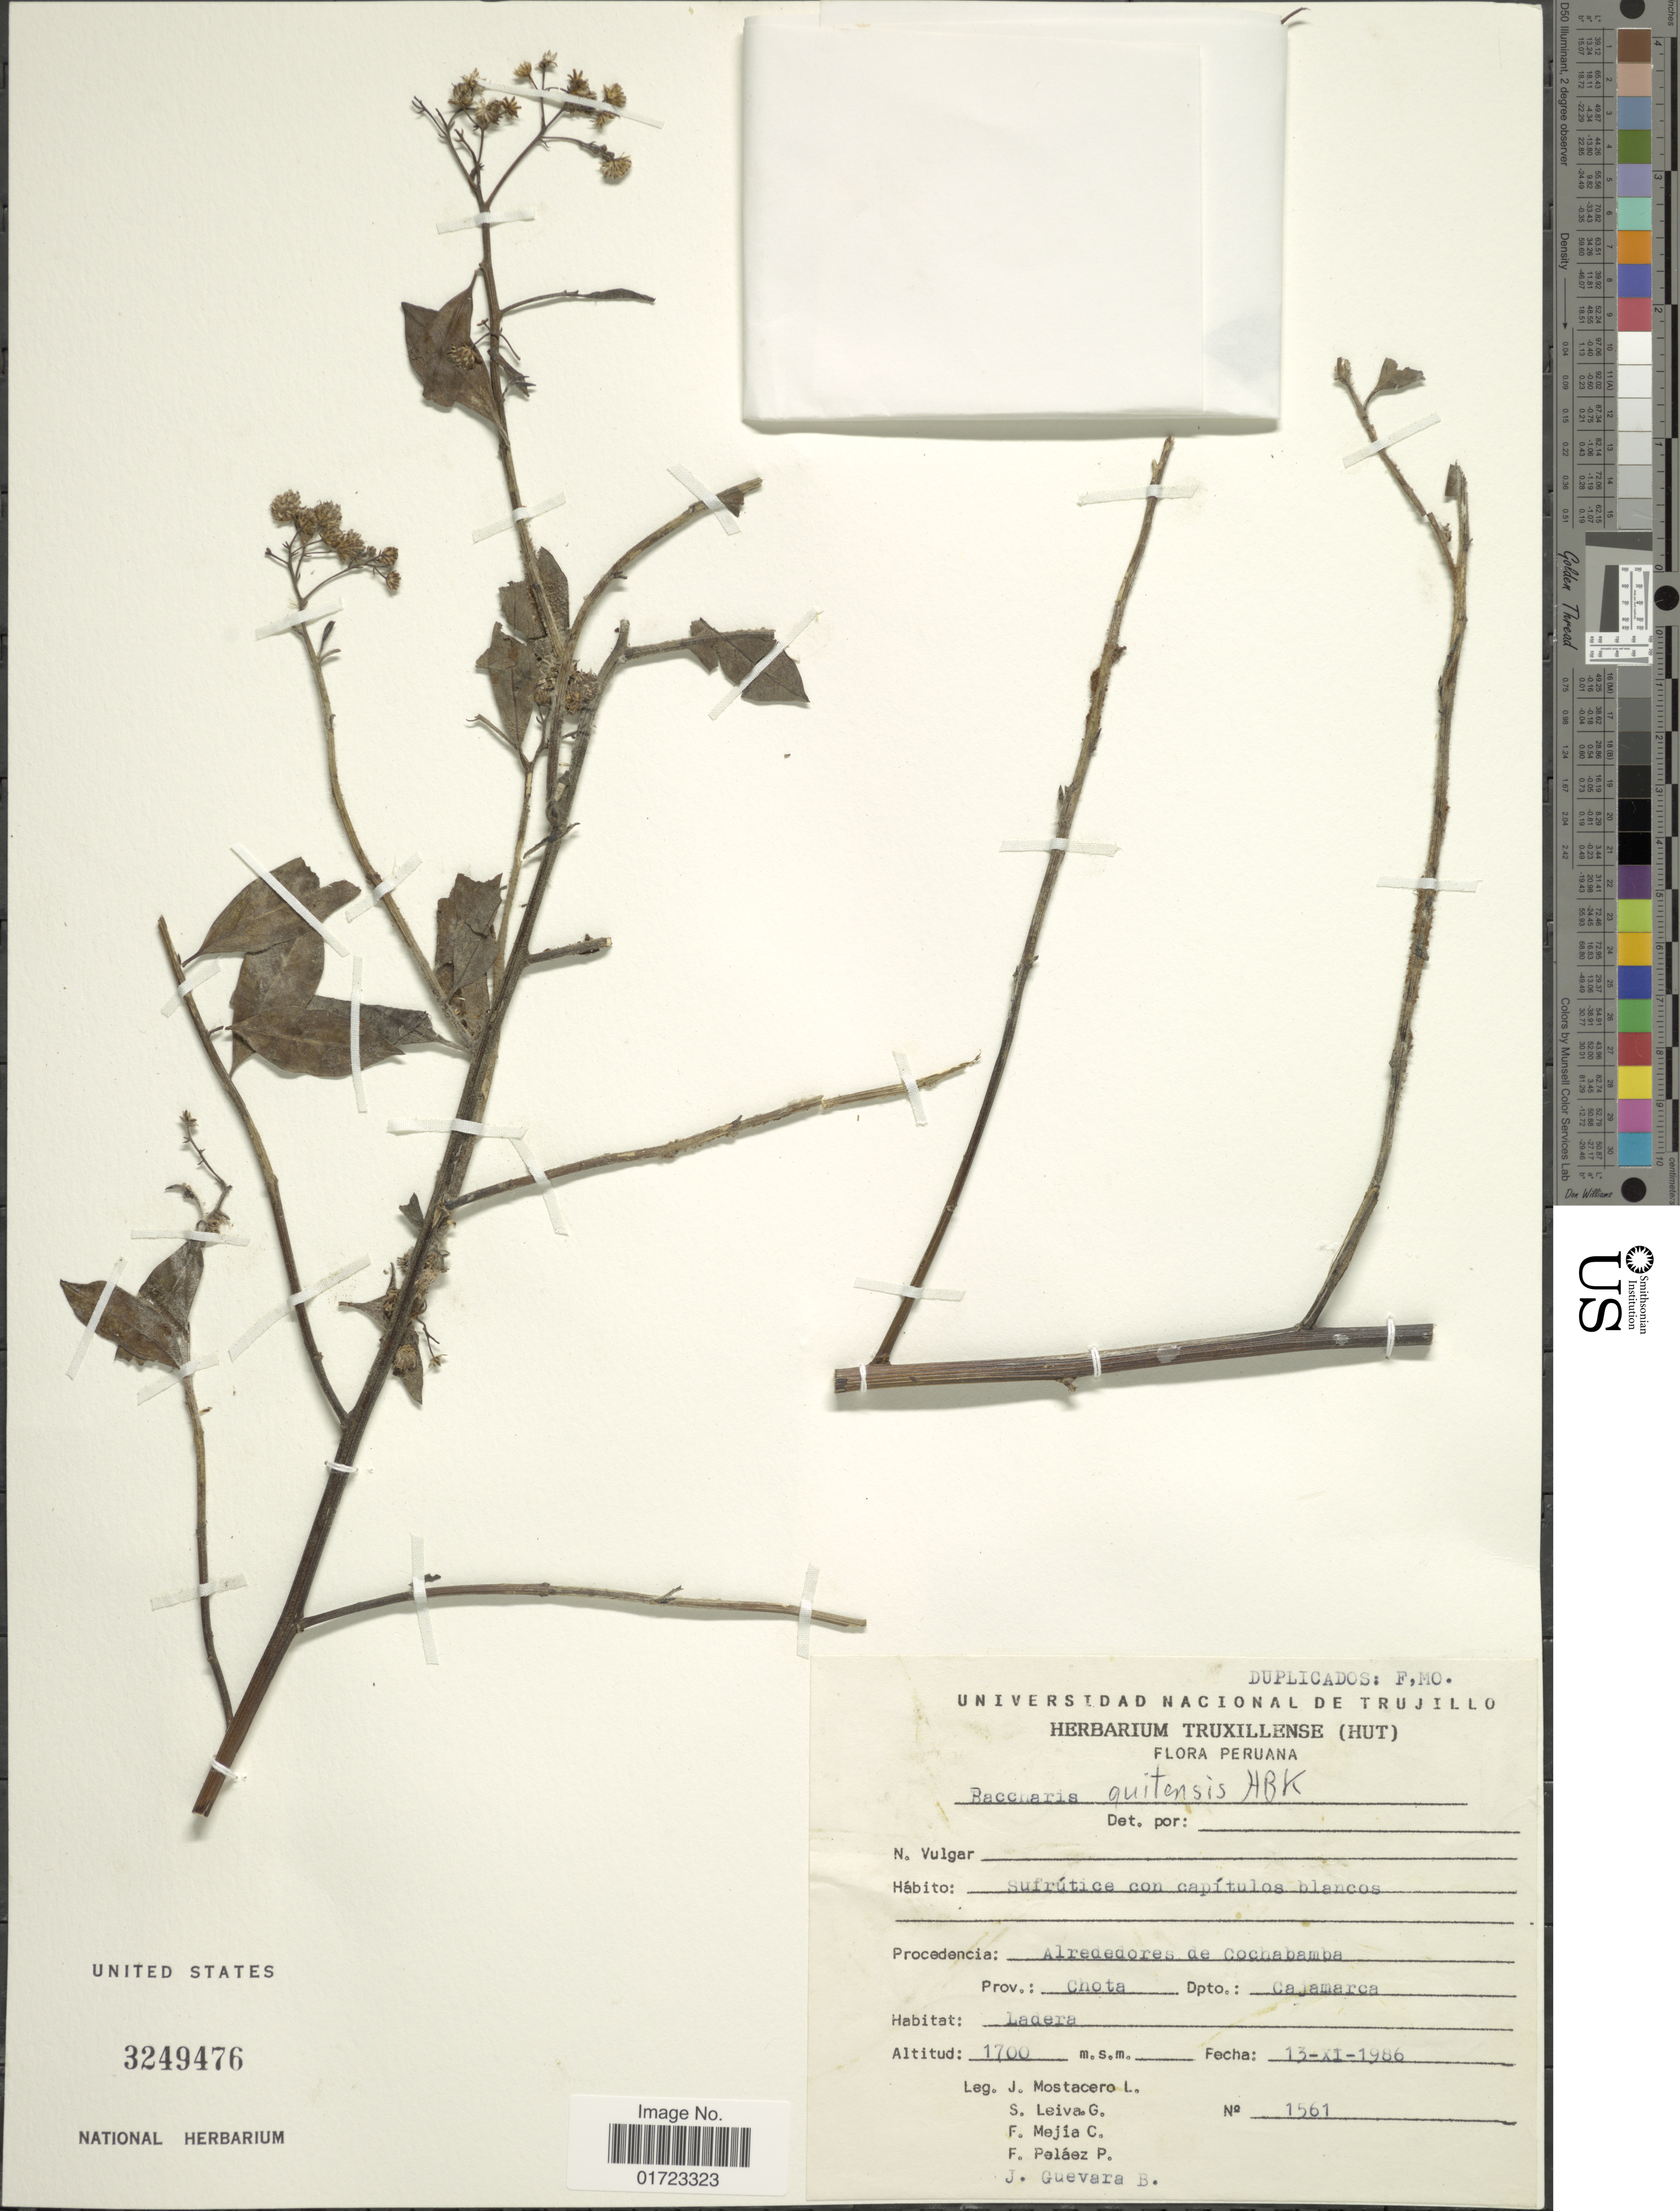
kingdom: Plantae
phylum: Tracheophyta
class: Magnoliopsida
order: Asterales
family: Asteraceae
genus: Baccharis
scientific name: Baccharis quitensis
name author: Kunth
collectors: J. Mostacero L., S. Leiva G., F. Mejia C., F. Pelaez P. & J. Guevara B.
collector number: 1561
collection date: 1986-11-13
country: Peru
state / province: Cajamarca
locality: Alrededores de Cochabamba, Prov. Chota, Dpto.: Cajamarca.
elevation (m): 1700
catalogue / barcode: US 3249476